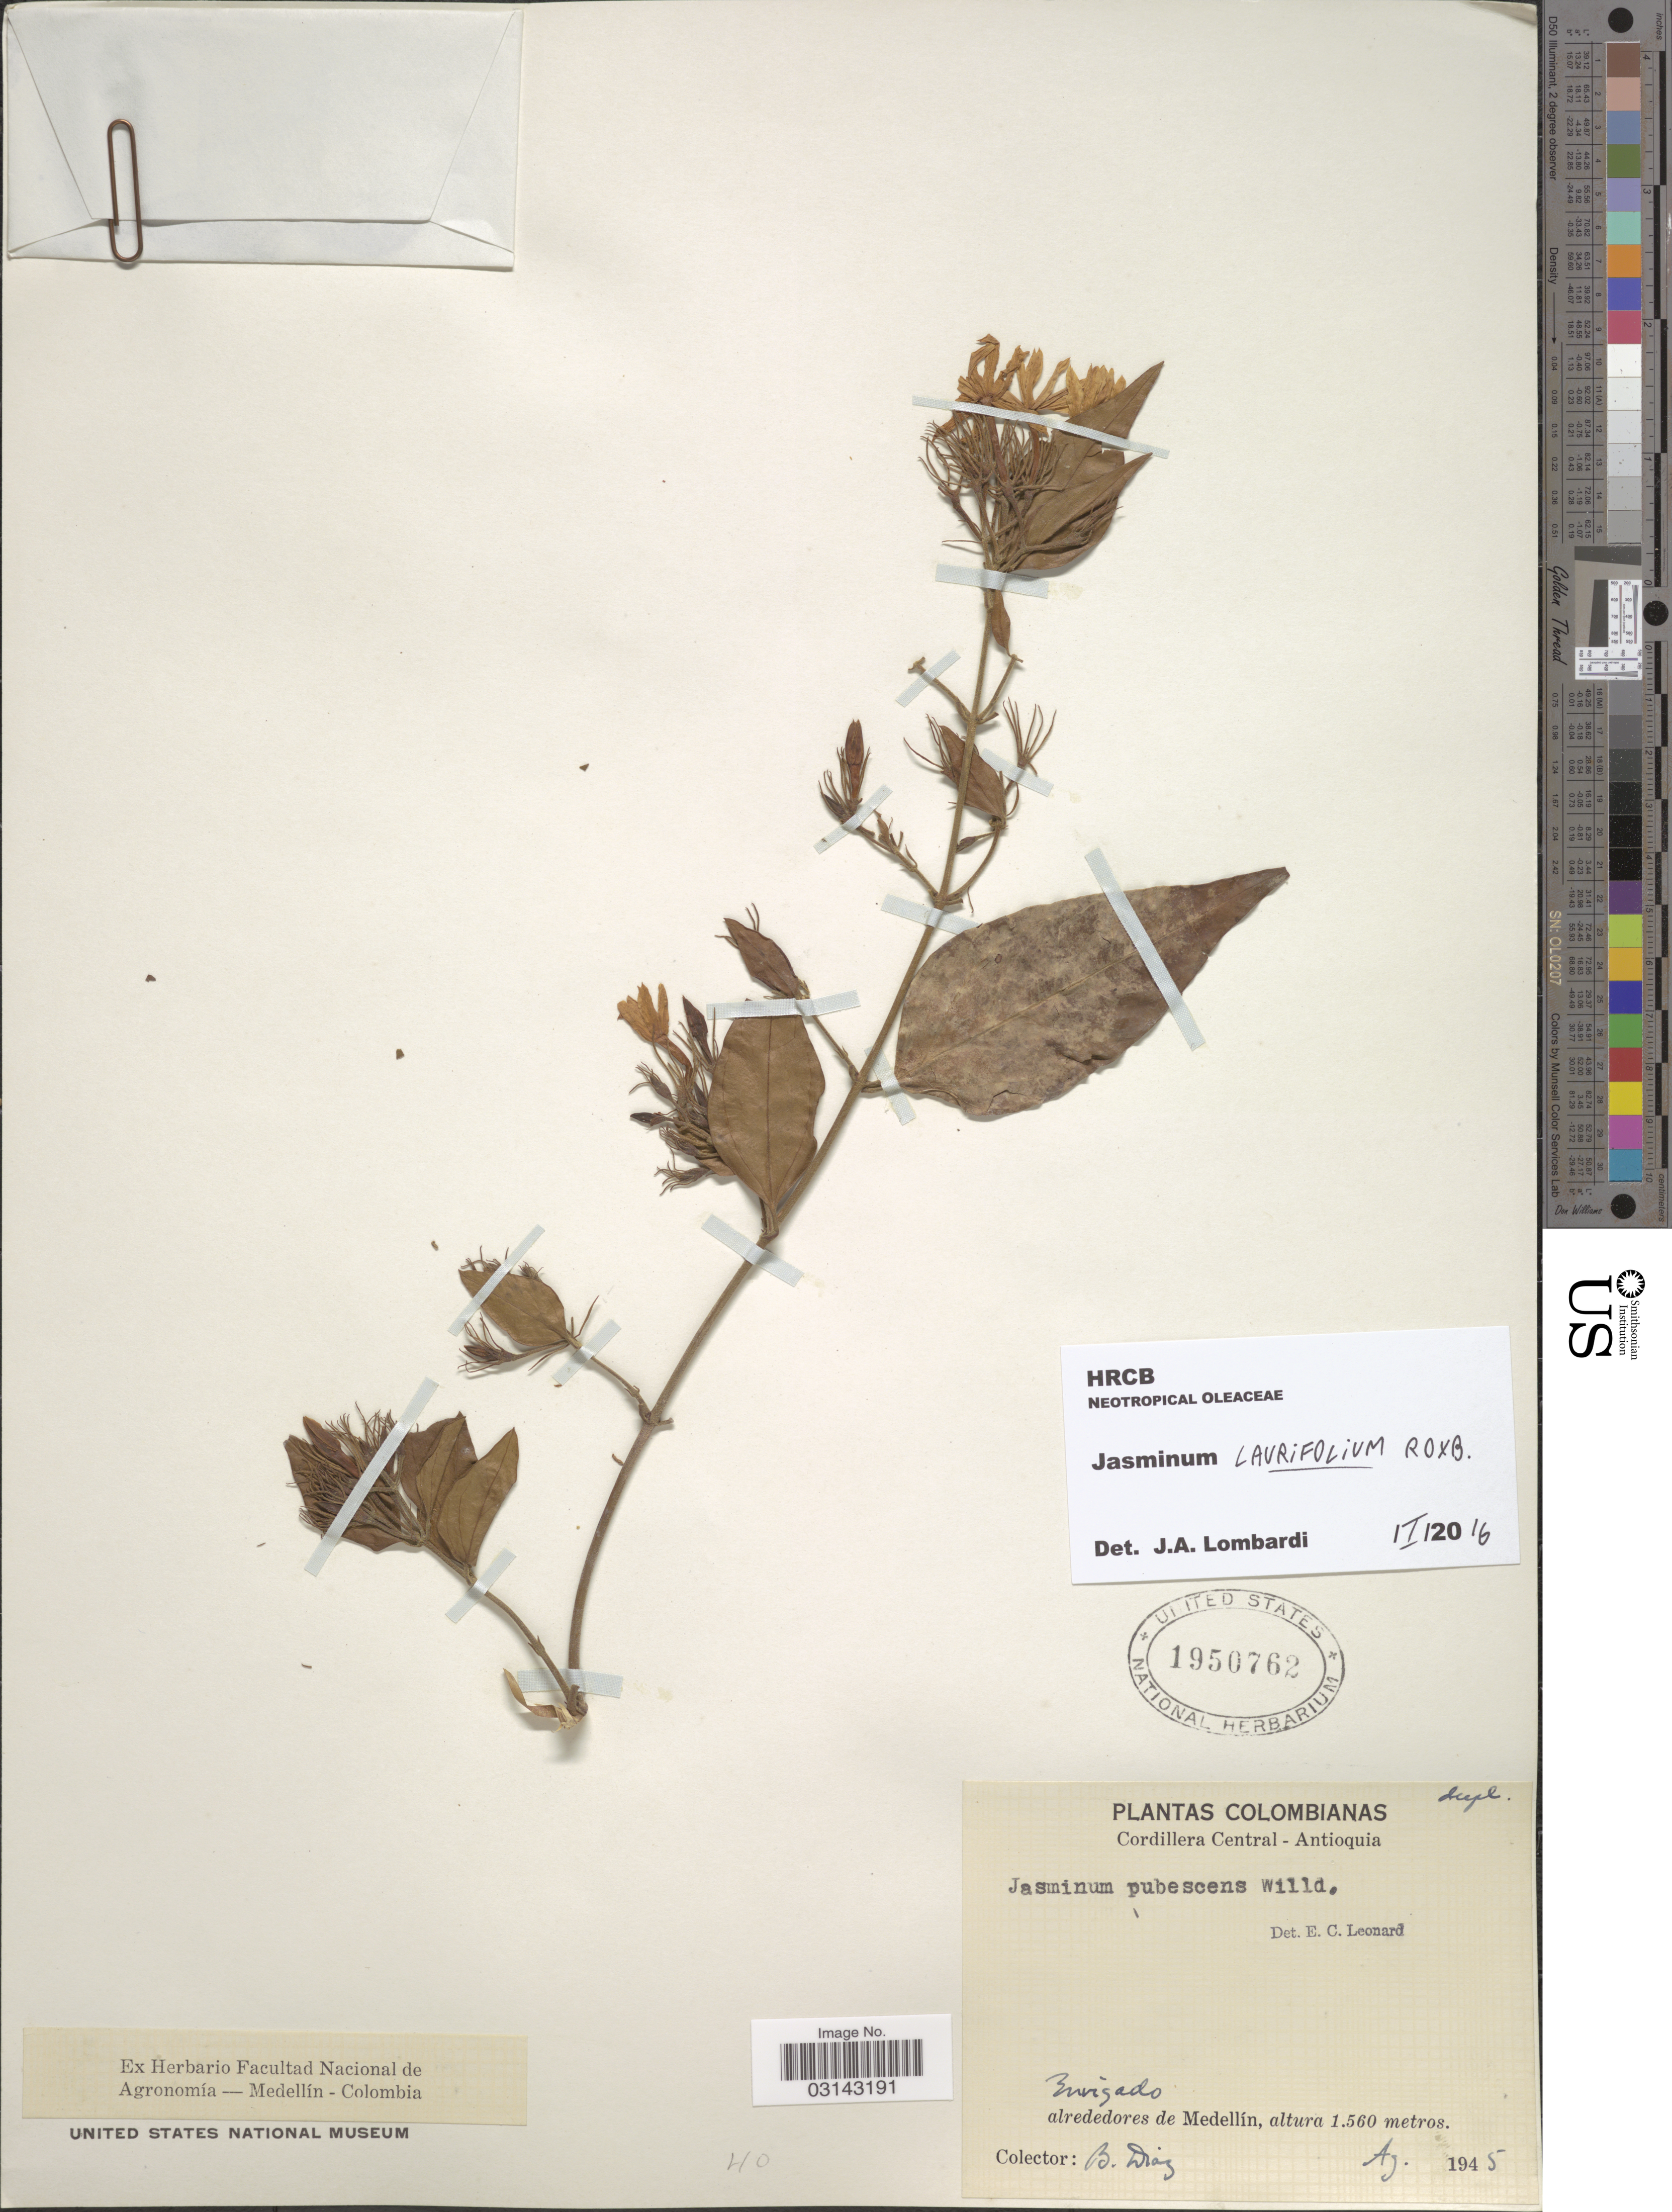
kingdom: Plantae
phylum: Tracheophyta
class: Magnoliopsida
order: Lamiales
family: Oleaceae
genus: Jasminum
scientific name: Jasminum laurifolium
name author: Roxb.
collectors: B. Diaz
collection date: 1945-08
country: Colombia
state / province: Antioquia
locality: Cordillera Central. Burigado [interpreted]. Alrededores de Medellín.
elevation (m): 1560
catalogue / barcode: US 1950762